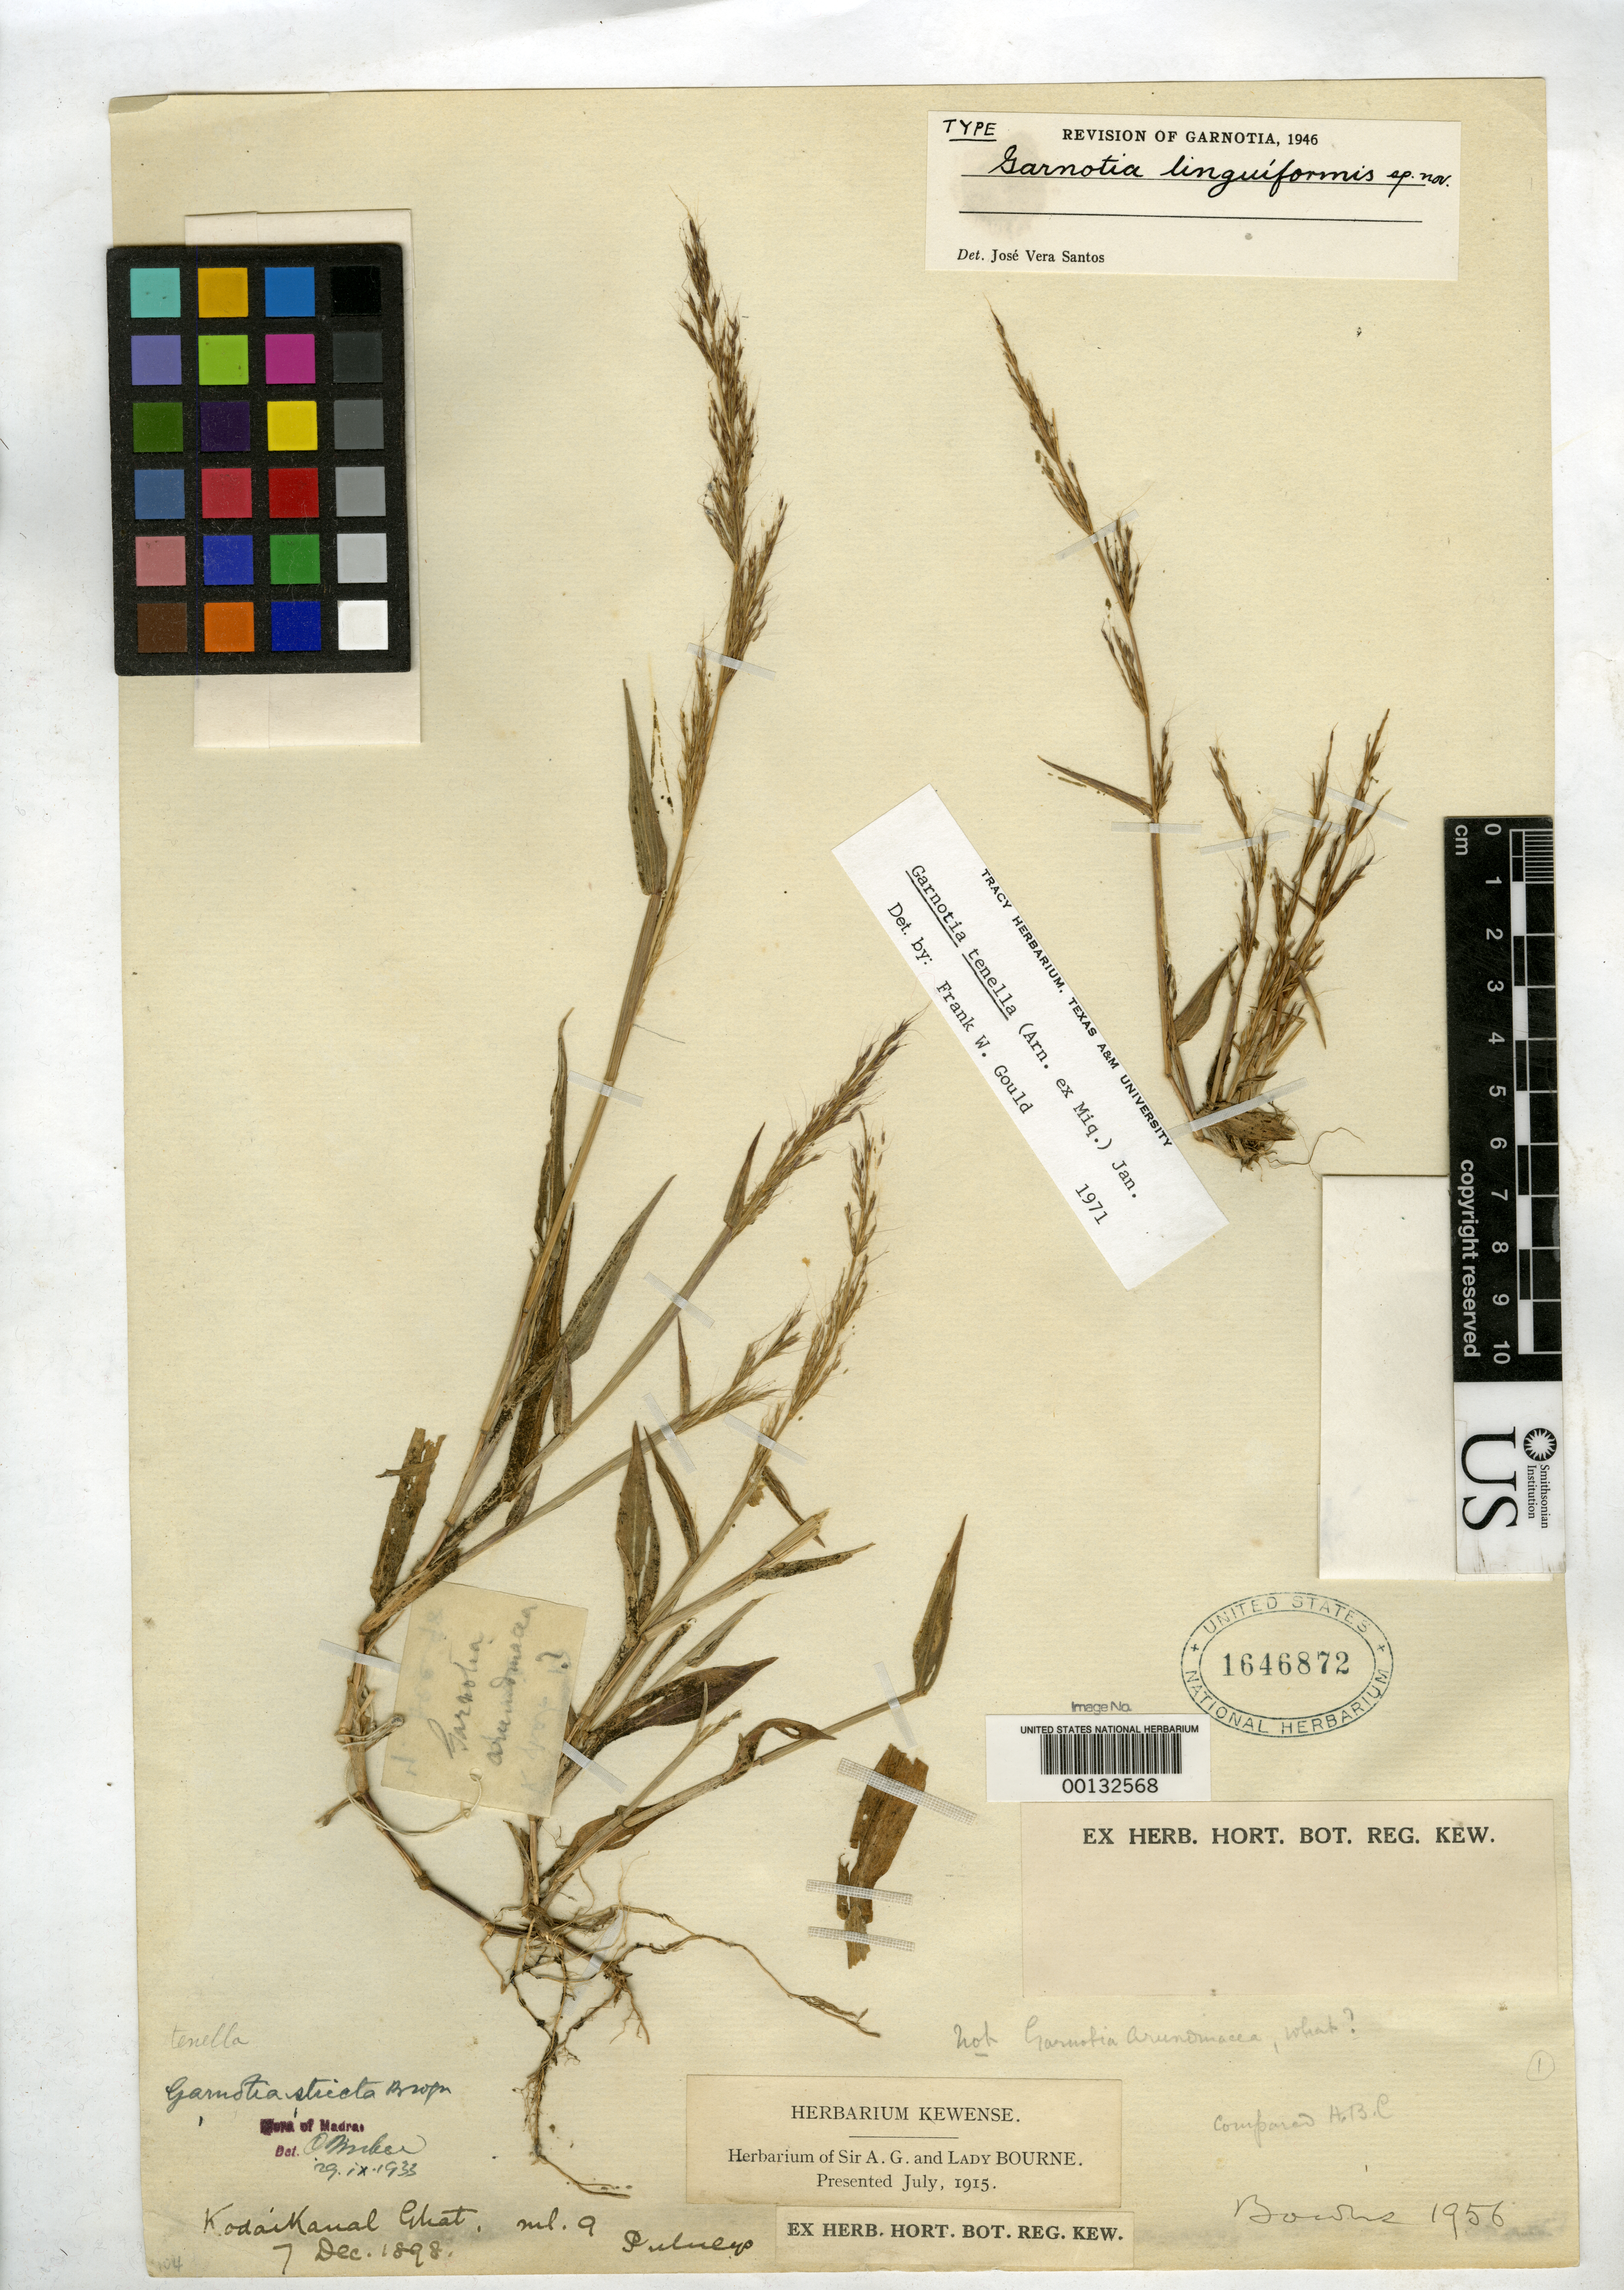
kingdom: Plantae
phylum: Tracheophyta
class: Liliopsida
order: Poales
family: Poaceae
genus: Garnotia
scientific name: Garnotia linguiformis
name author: Santos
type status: Holotype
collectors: A. Bourne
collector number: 1956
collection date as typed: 07 Dec 1898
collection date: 1898-12-07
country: India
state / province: Tamil Nadu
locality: In Kodaikanal, "Pulney" (Palni), regione Madurae.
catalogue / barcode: US 1646872